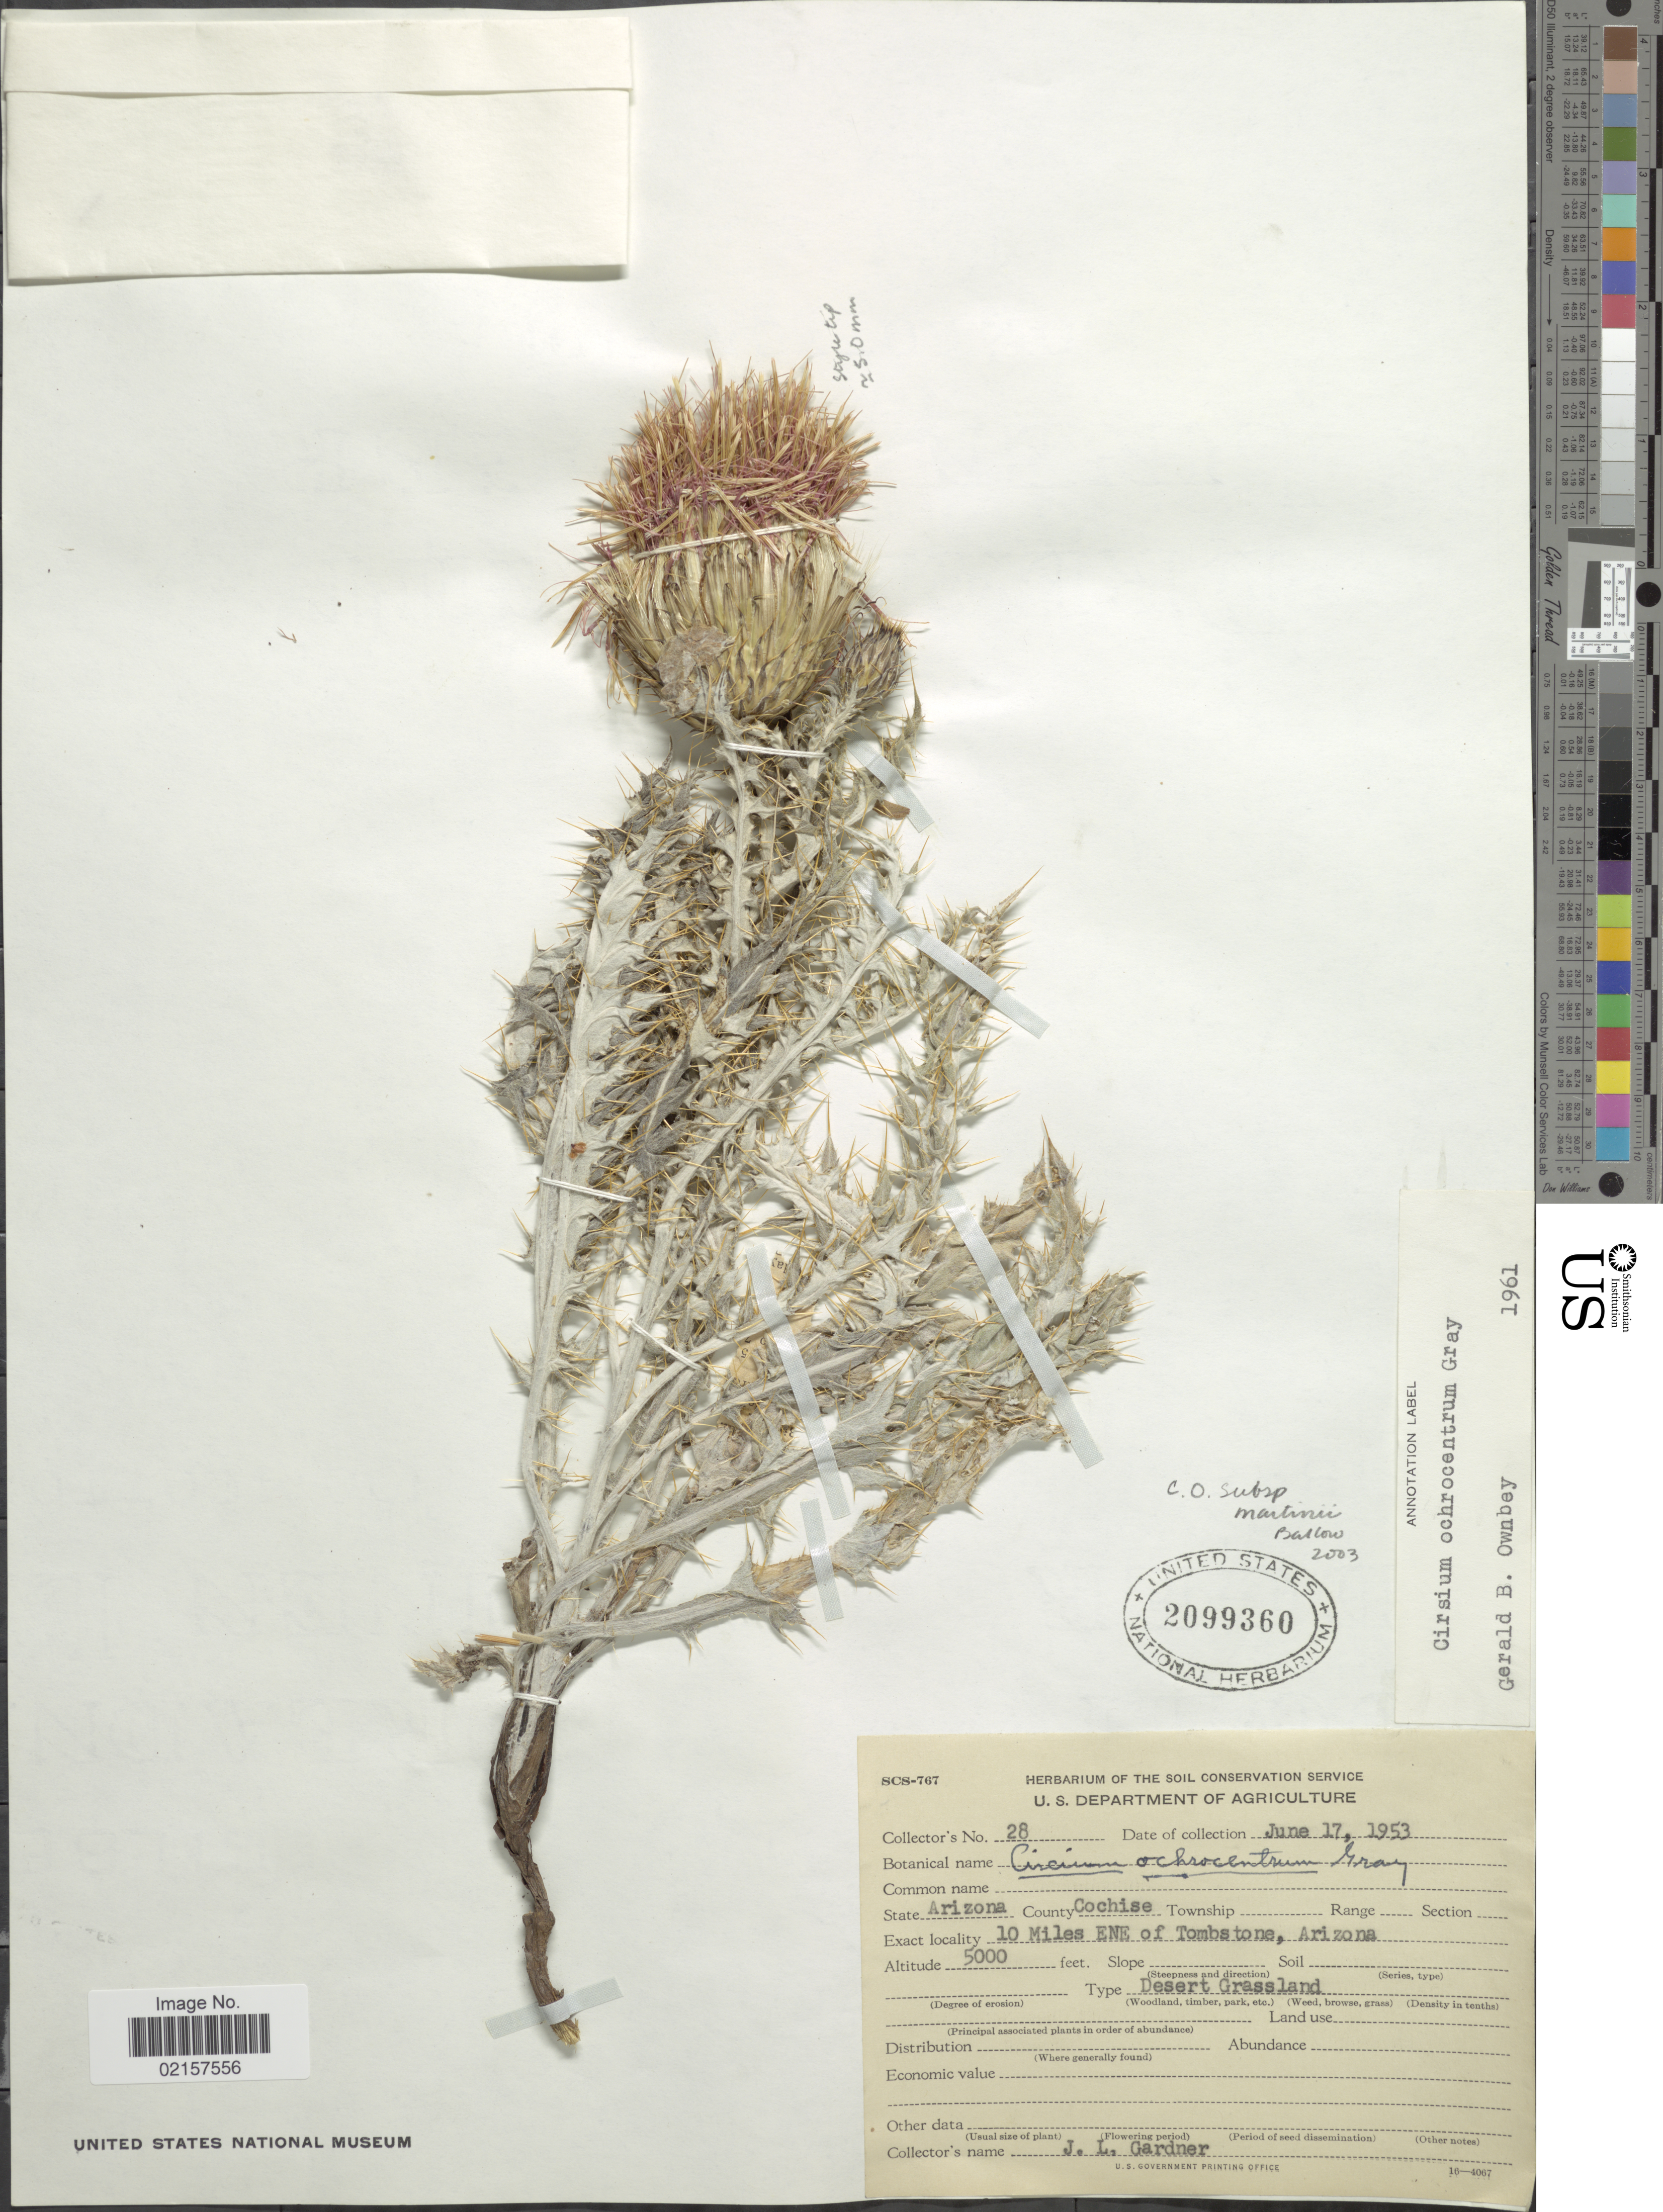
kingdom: Plantae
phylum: Tracheophyta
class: Magnoliopsida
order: Asterales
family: Asteraceae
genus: Cirsium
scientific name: Cirsium ochrocentrum subsp. martinii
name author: Barlow-Irick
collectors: J. L. Gardner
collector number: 28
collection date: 1953-06-17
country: United States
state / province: Arizona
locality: County Cochise, 10 miles ENE of Tombstone, desert Grassland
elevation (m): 1524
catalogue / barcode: US 2099360